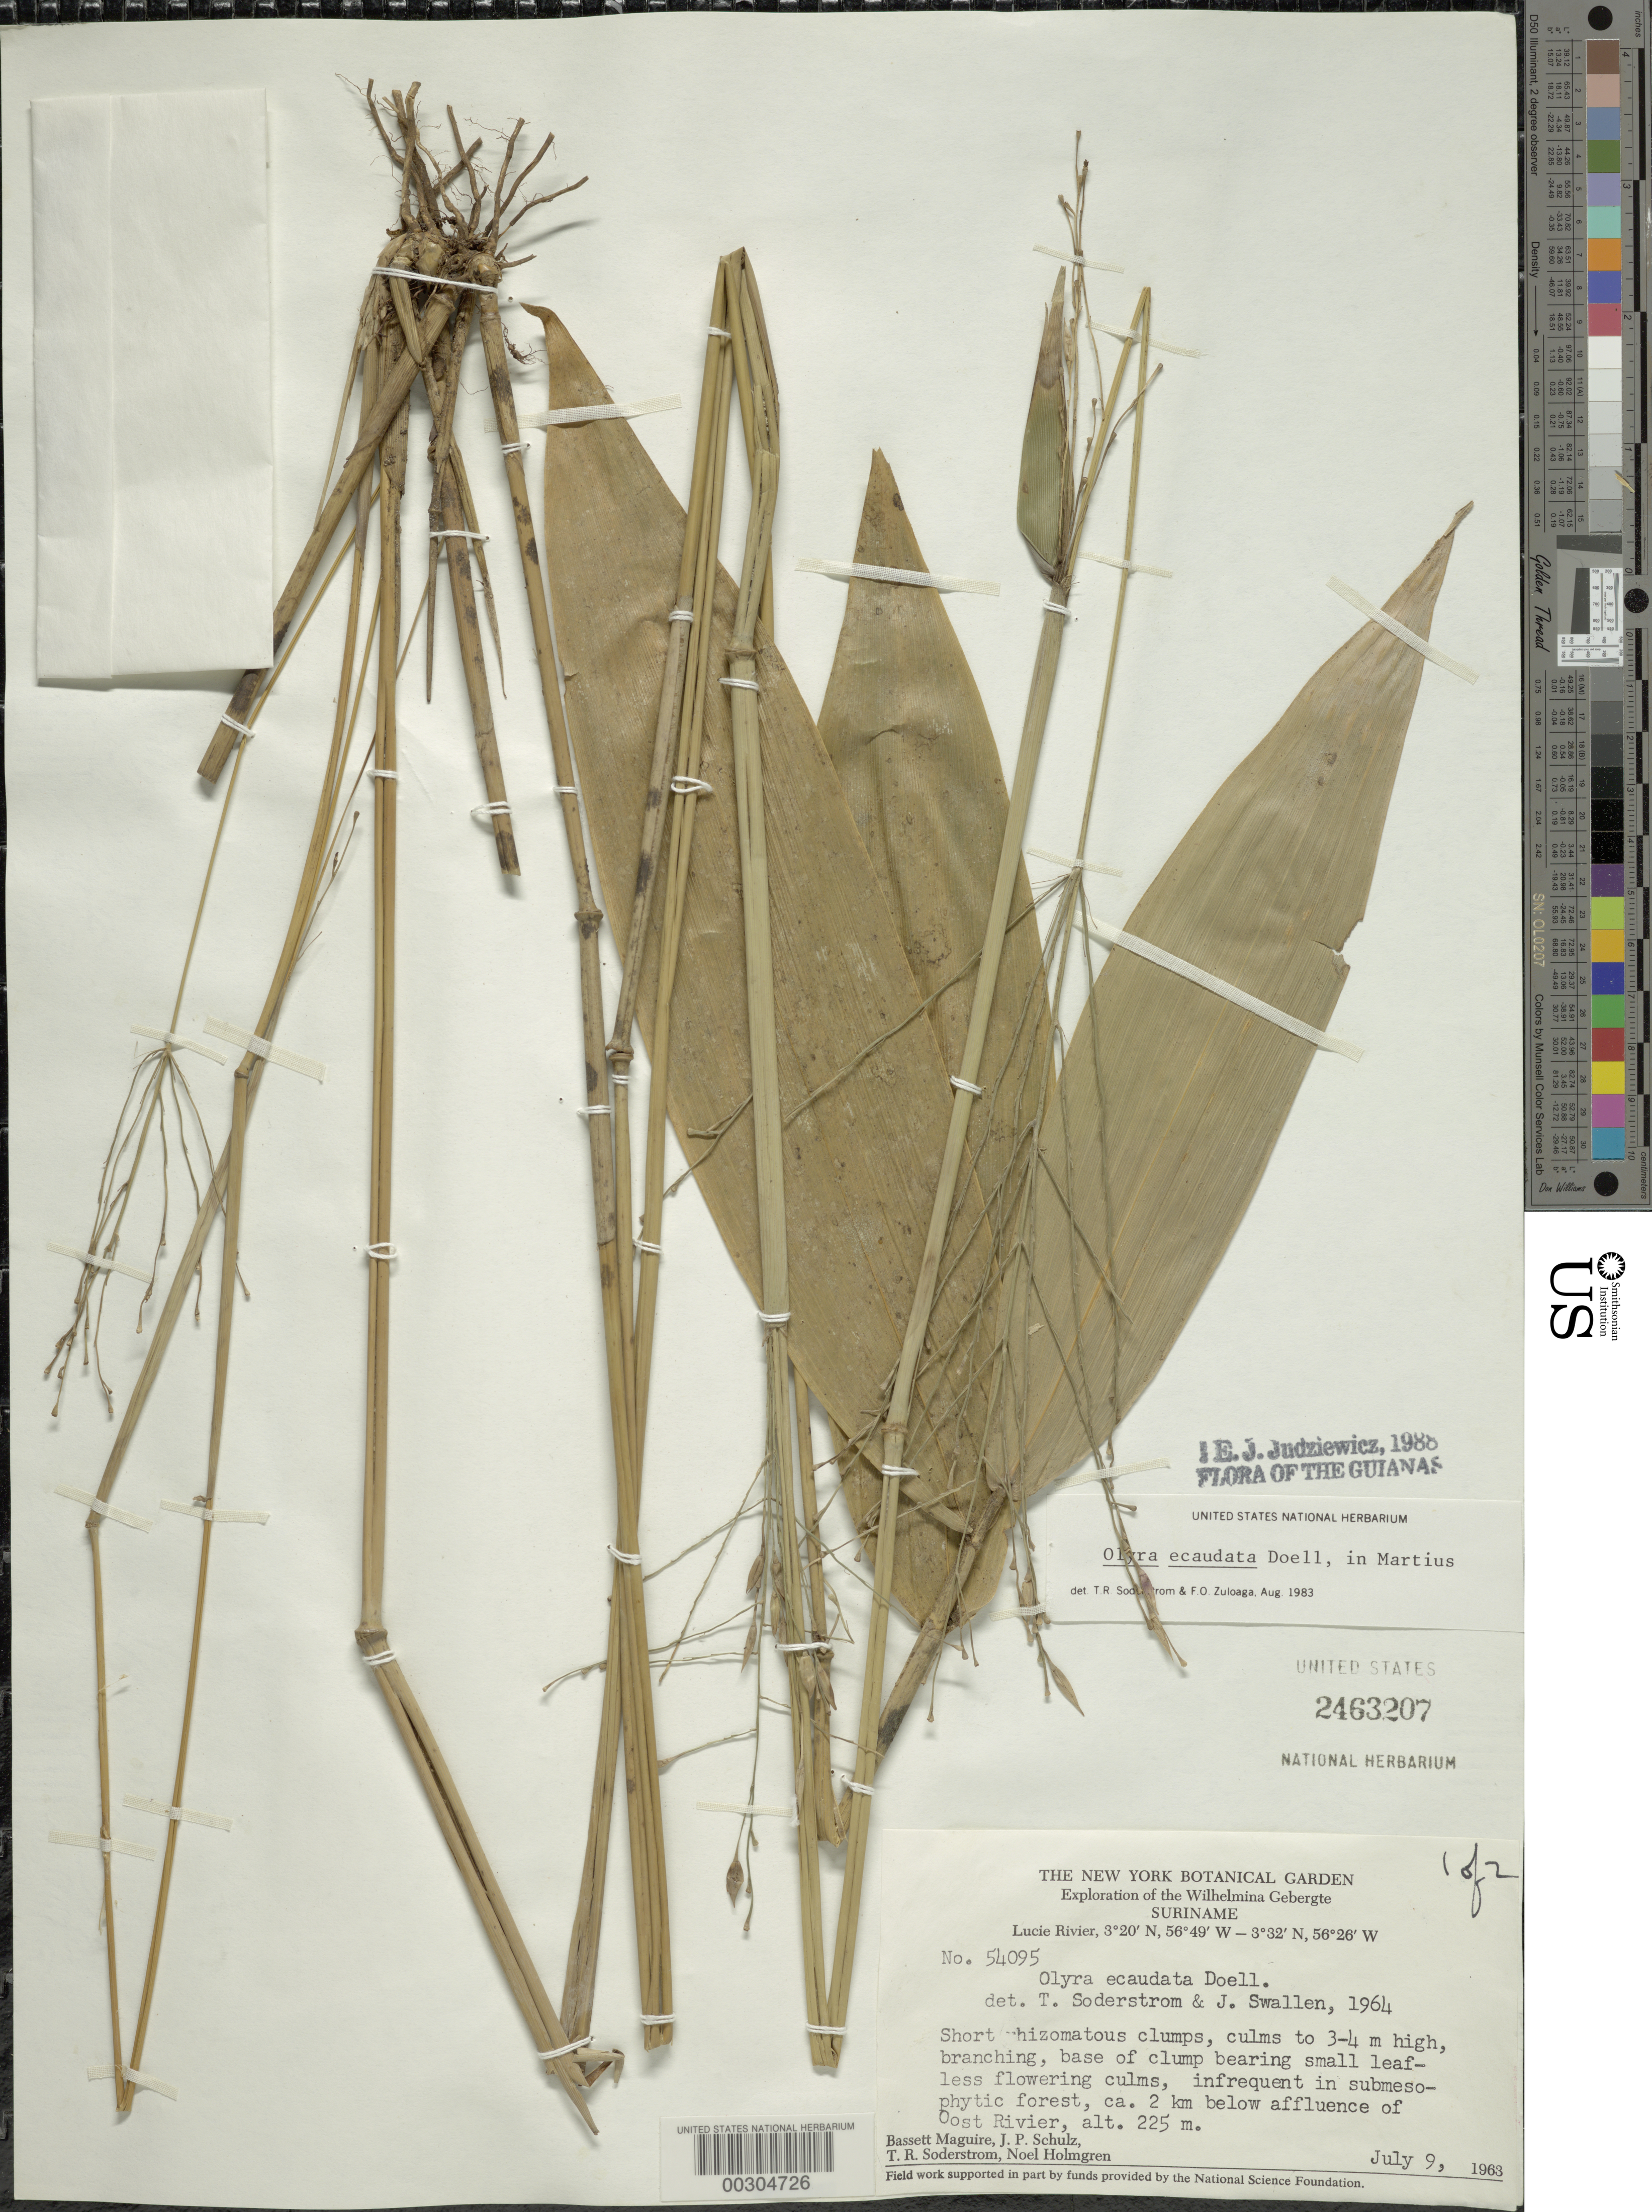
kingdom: Plantae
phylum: Tracheophyta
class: Liliopsida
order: Poales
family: Poaceae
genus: Olyra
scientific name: Olyra ecaudata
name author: Döll in Mart.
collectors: B. Maguire, J. P. Schulz, T. R. Soderstrom & N. H. Holmgren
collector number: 54095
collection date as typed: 09 Jul 1963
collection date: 1963-07-09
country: Suriname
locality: Lucie r., oost r.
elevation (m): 225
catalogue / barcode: US 2463207